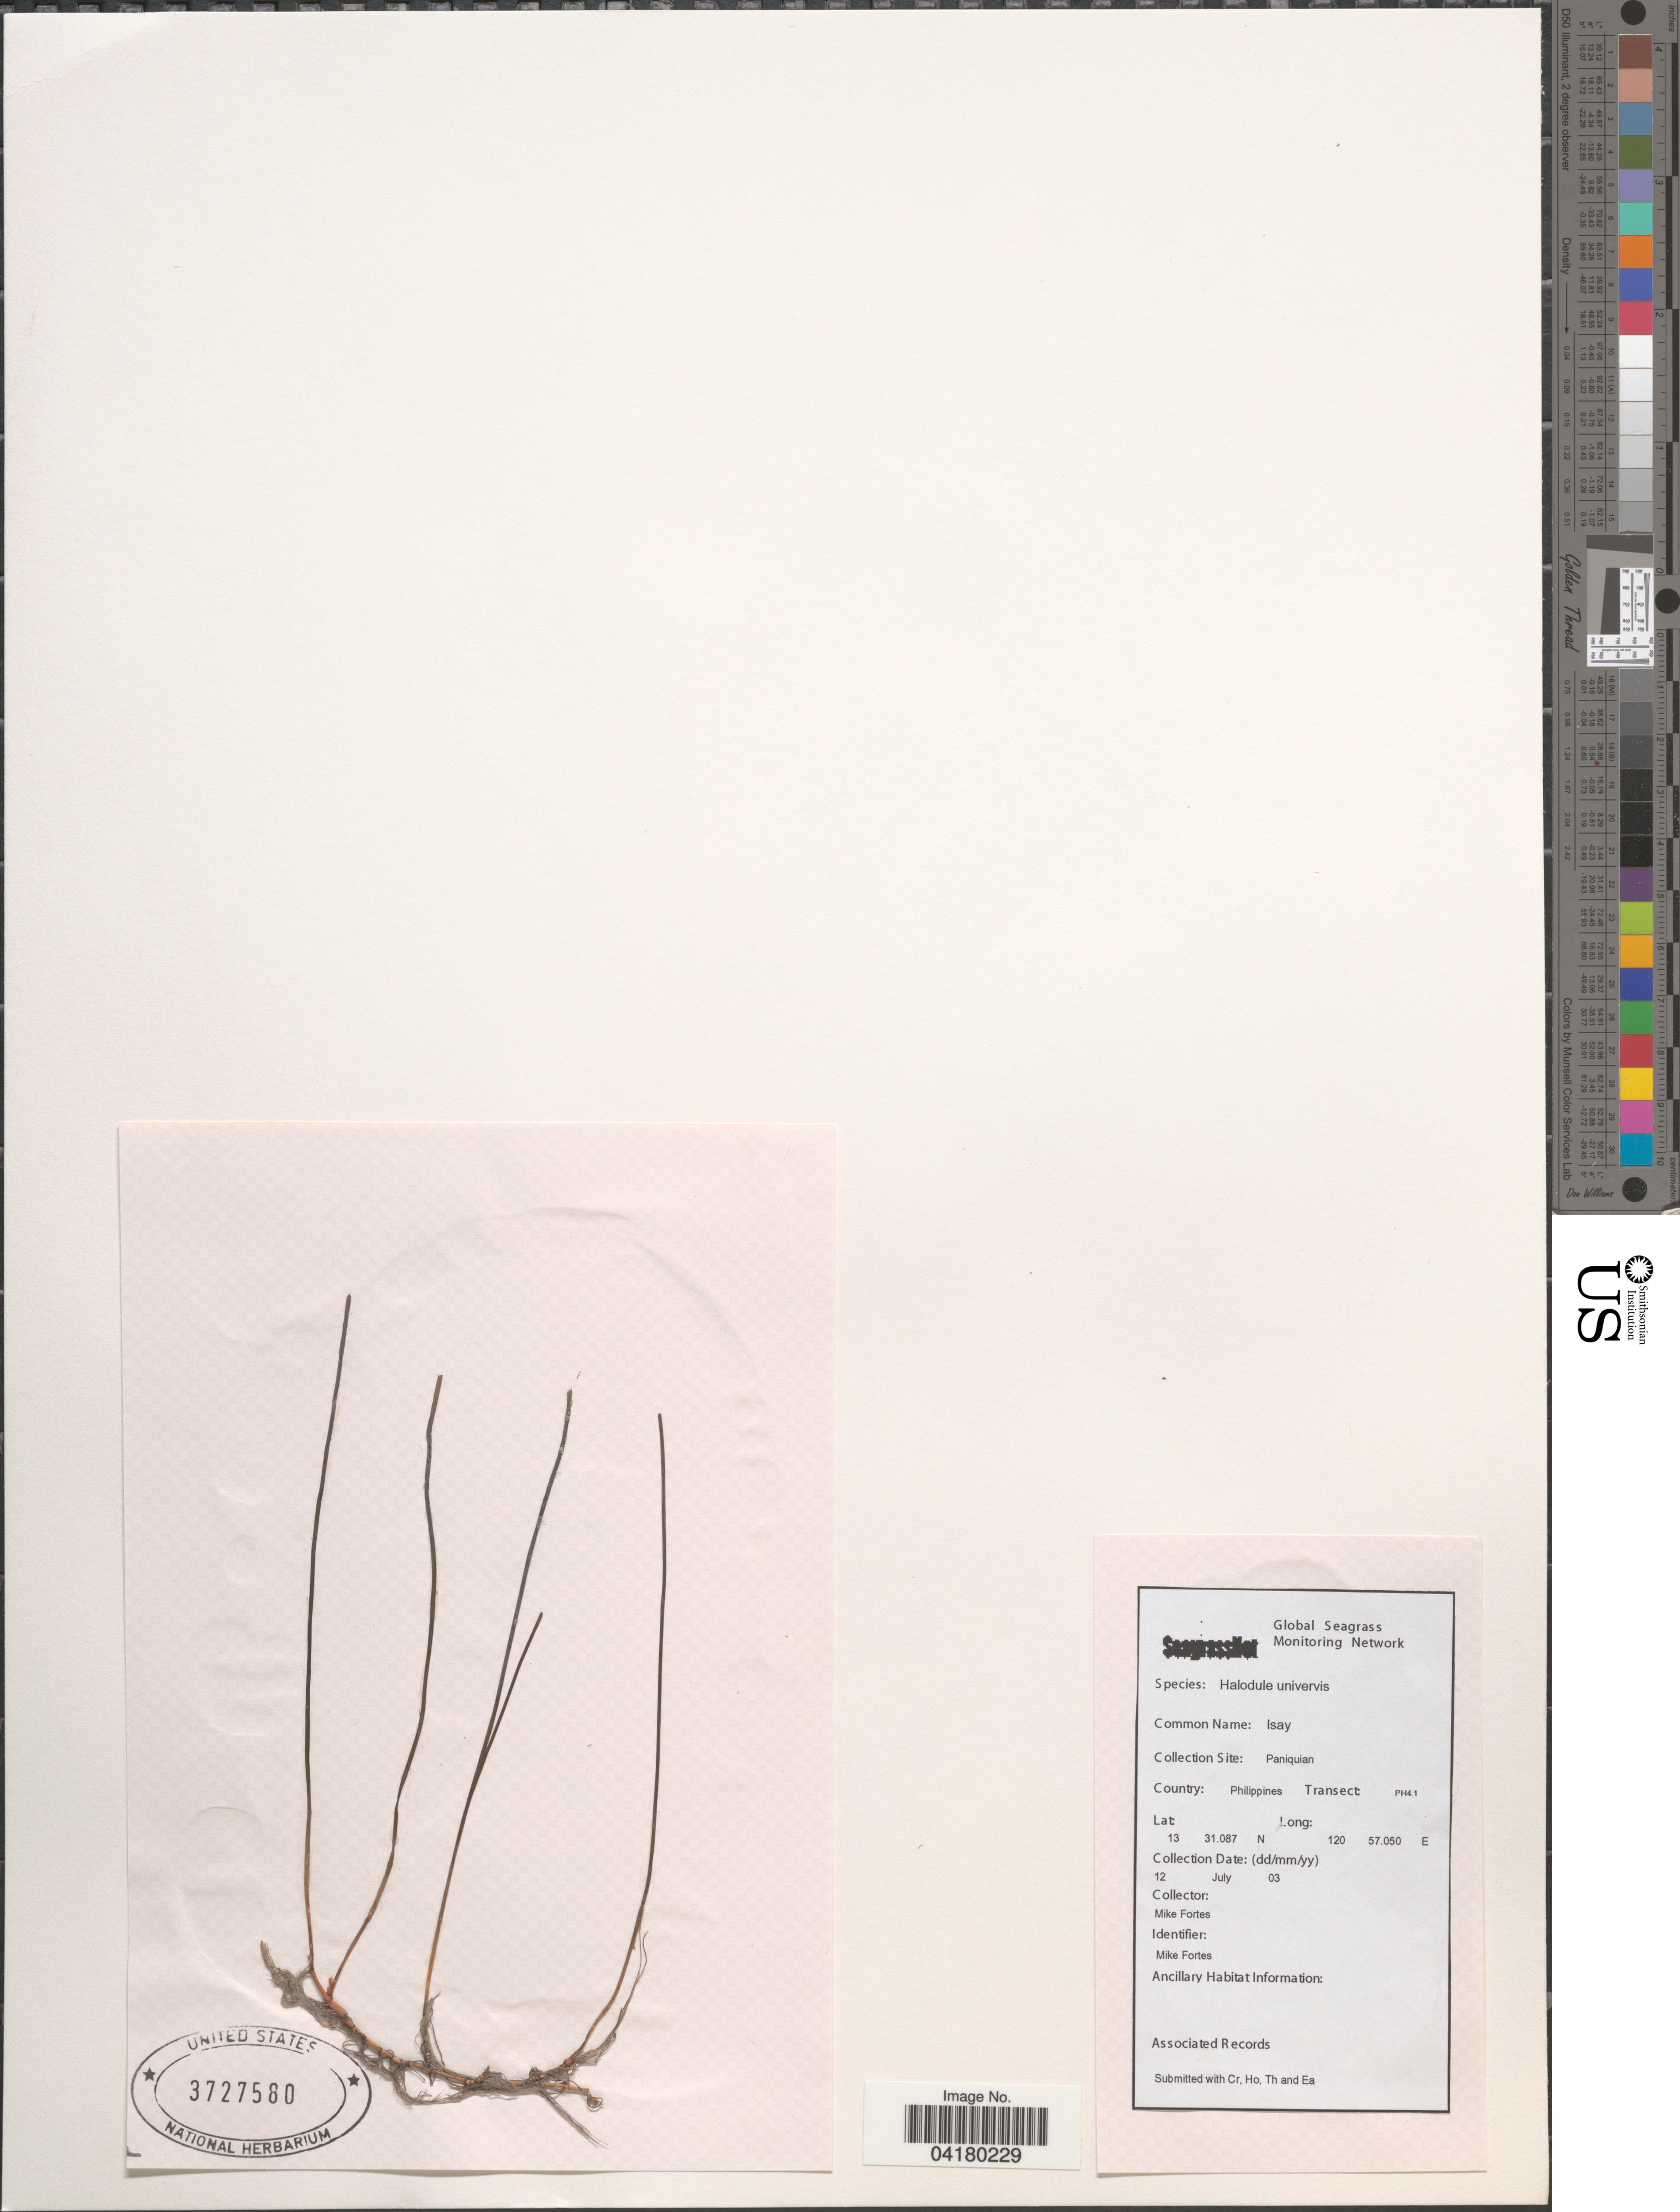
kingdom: Plantae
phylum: Tracheophyta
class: Liliopsida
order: Alismatales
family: Cymodoceaceae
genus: Halodule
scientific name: Halodule uninervis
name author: (Forssk.) Asch.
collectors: M. Fortes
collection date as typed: Transcribed d/m/y: 12/7/3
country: Philippines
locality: Paniquian. Transect: PH4.1.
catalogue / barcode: US 3727580